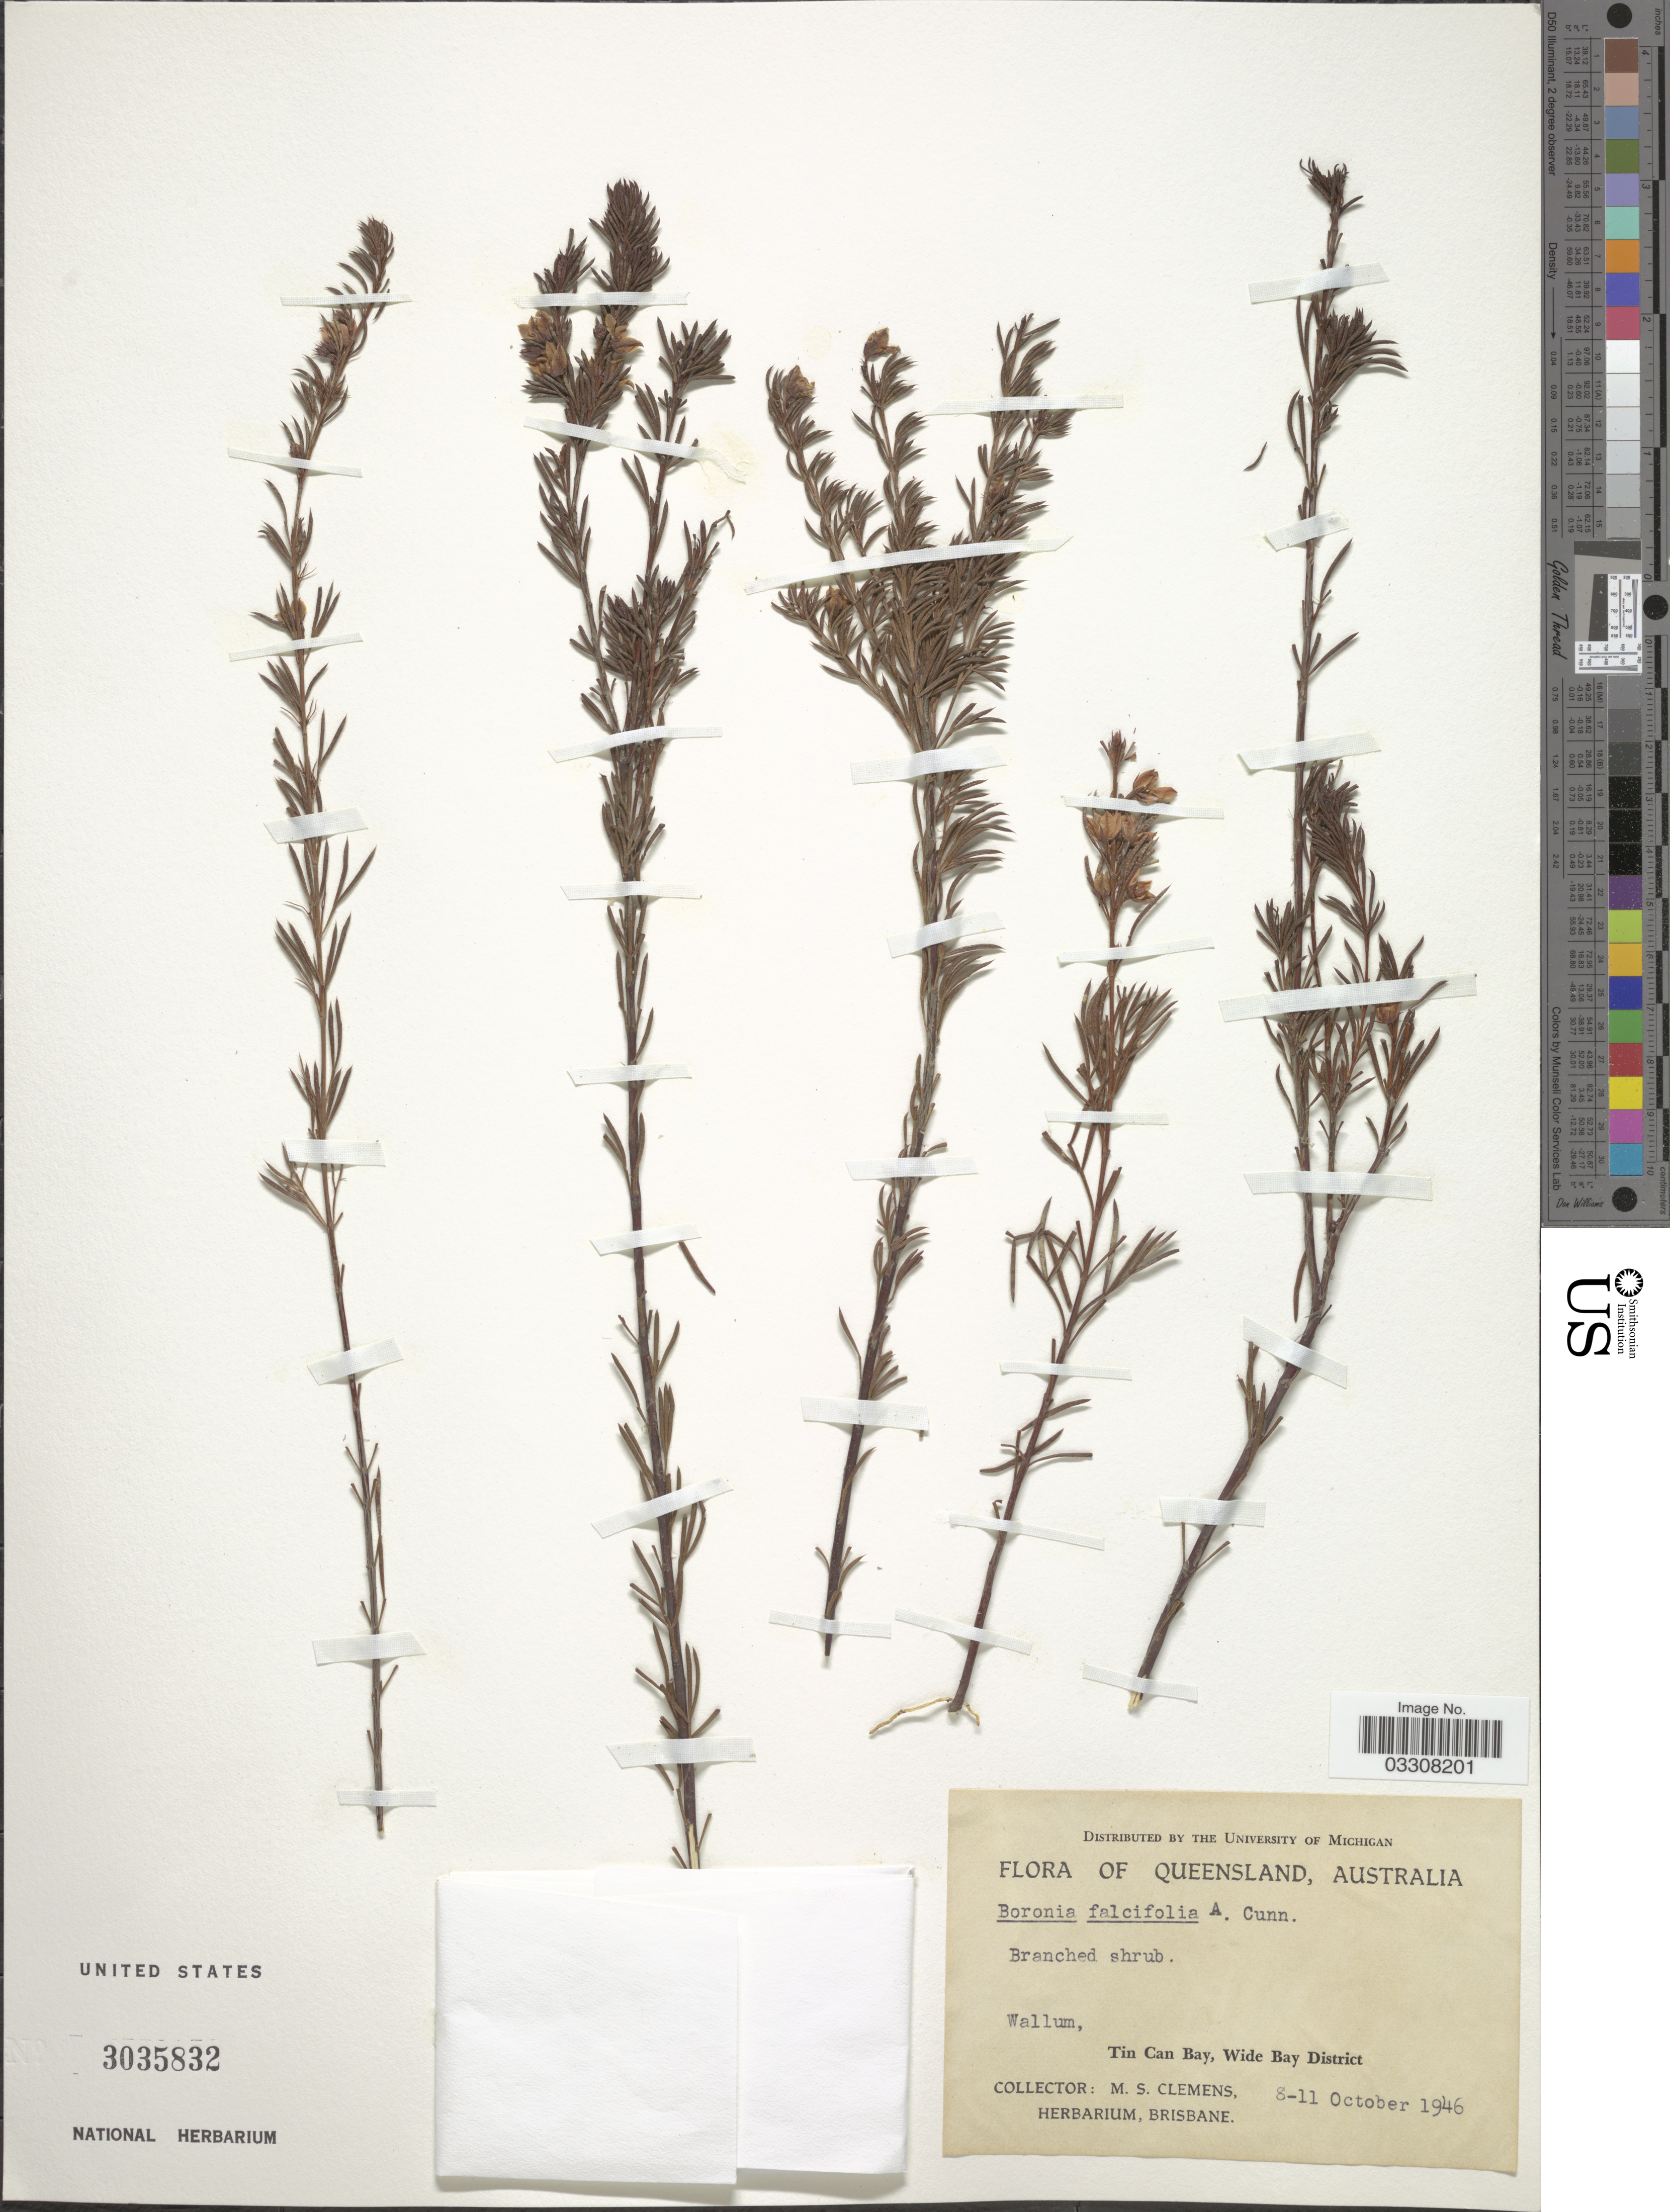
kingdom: Plantae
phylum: Tracheophyta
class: Magnoliopsida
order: Sapindales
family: Rutaceae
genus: Boronia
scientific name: Boronia falcifolia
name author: A. Cunn.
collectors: M. S. Clemens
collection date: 1946-10-08/1946-10-11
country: Australia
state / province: Queensland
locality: Wallum, Tin Can Bay, Wide Bay District.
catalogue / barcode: US 3035832